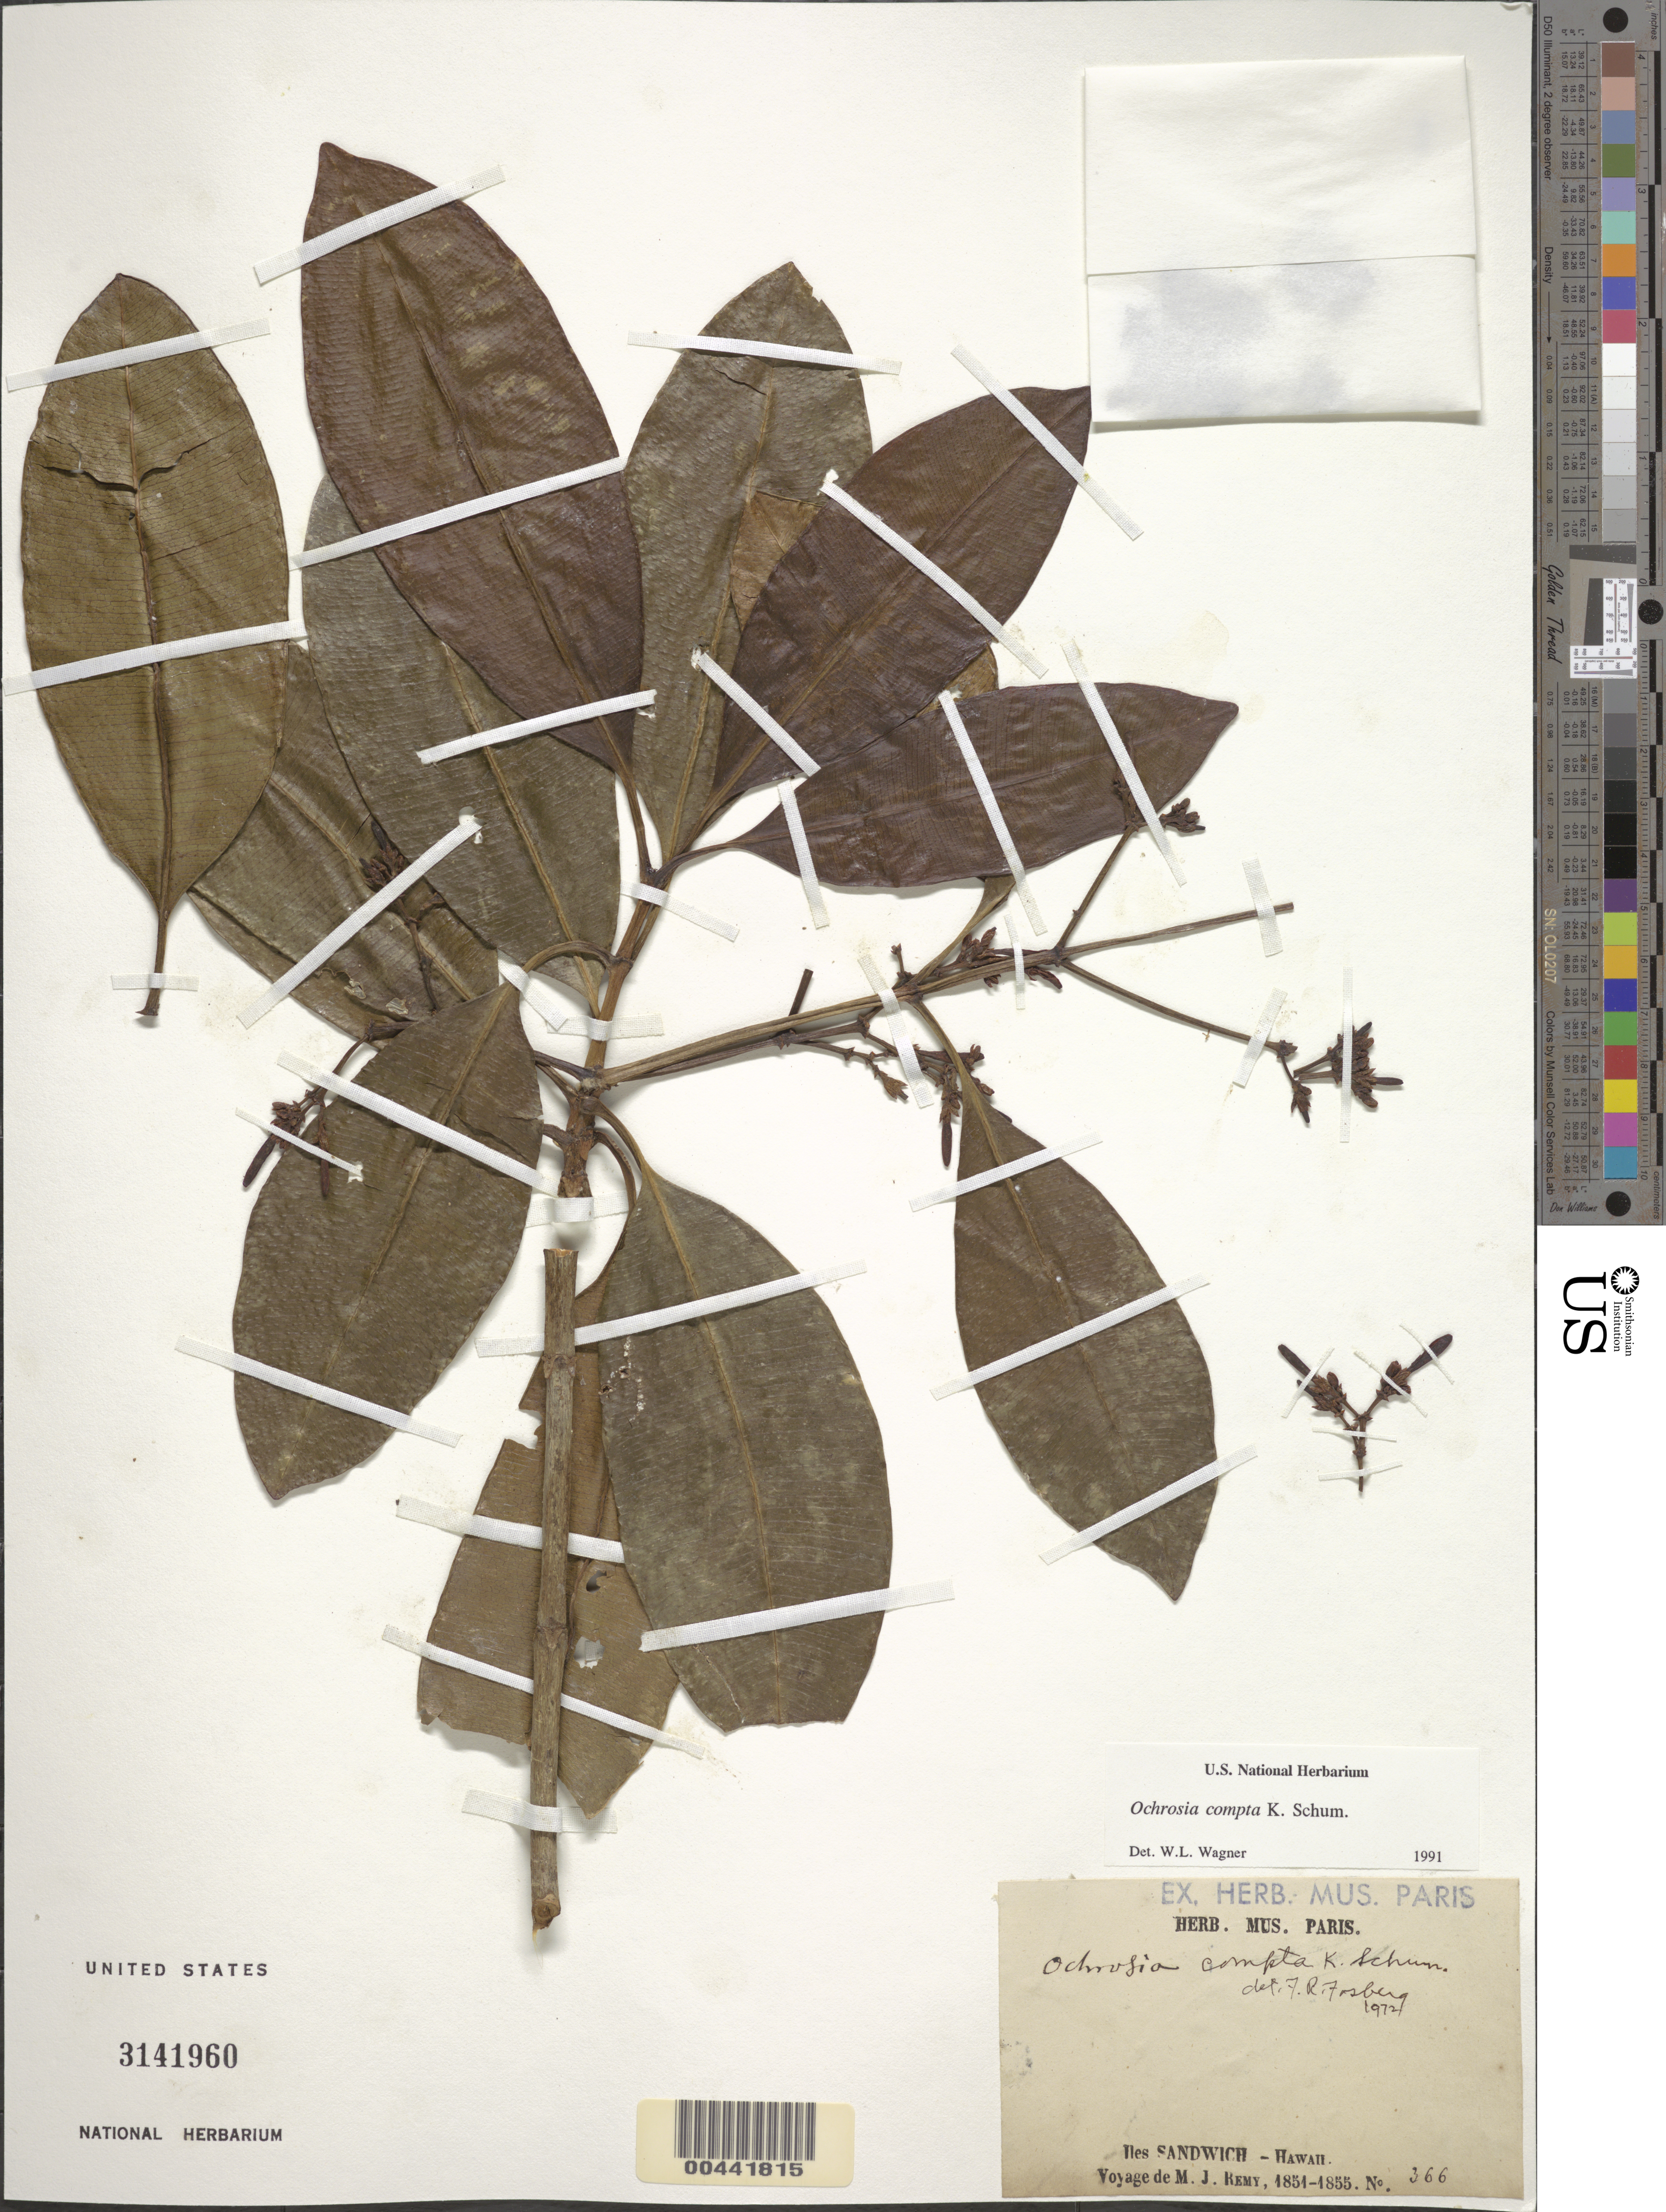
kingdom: Plantae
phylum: Tracheophyta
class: Magnoliopsida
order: Gentianales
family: Apocynaceae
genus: Ochrosia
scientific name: Ochrosia compta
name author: K. Schum.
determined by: Wagner, W. L., (BOT), Smithsonian Institution - National Museum of Natural History (UNITED STATES)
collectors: E. J. Rémy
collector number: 366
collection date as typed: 1851 to 1855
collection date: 1851/1855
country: United States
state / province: Hawaii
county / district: Hawaii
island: Hawaii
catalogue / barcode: US 3141960